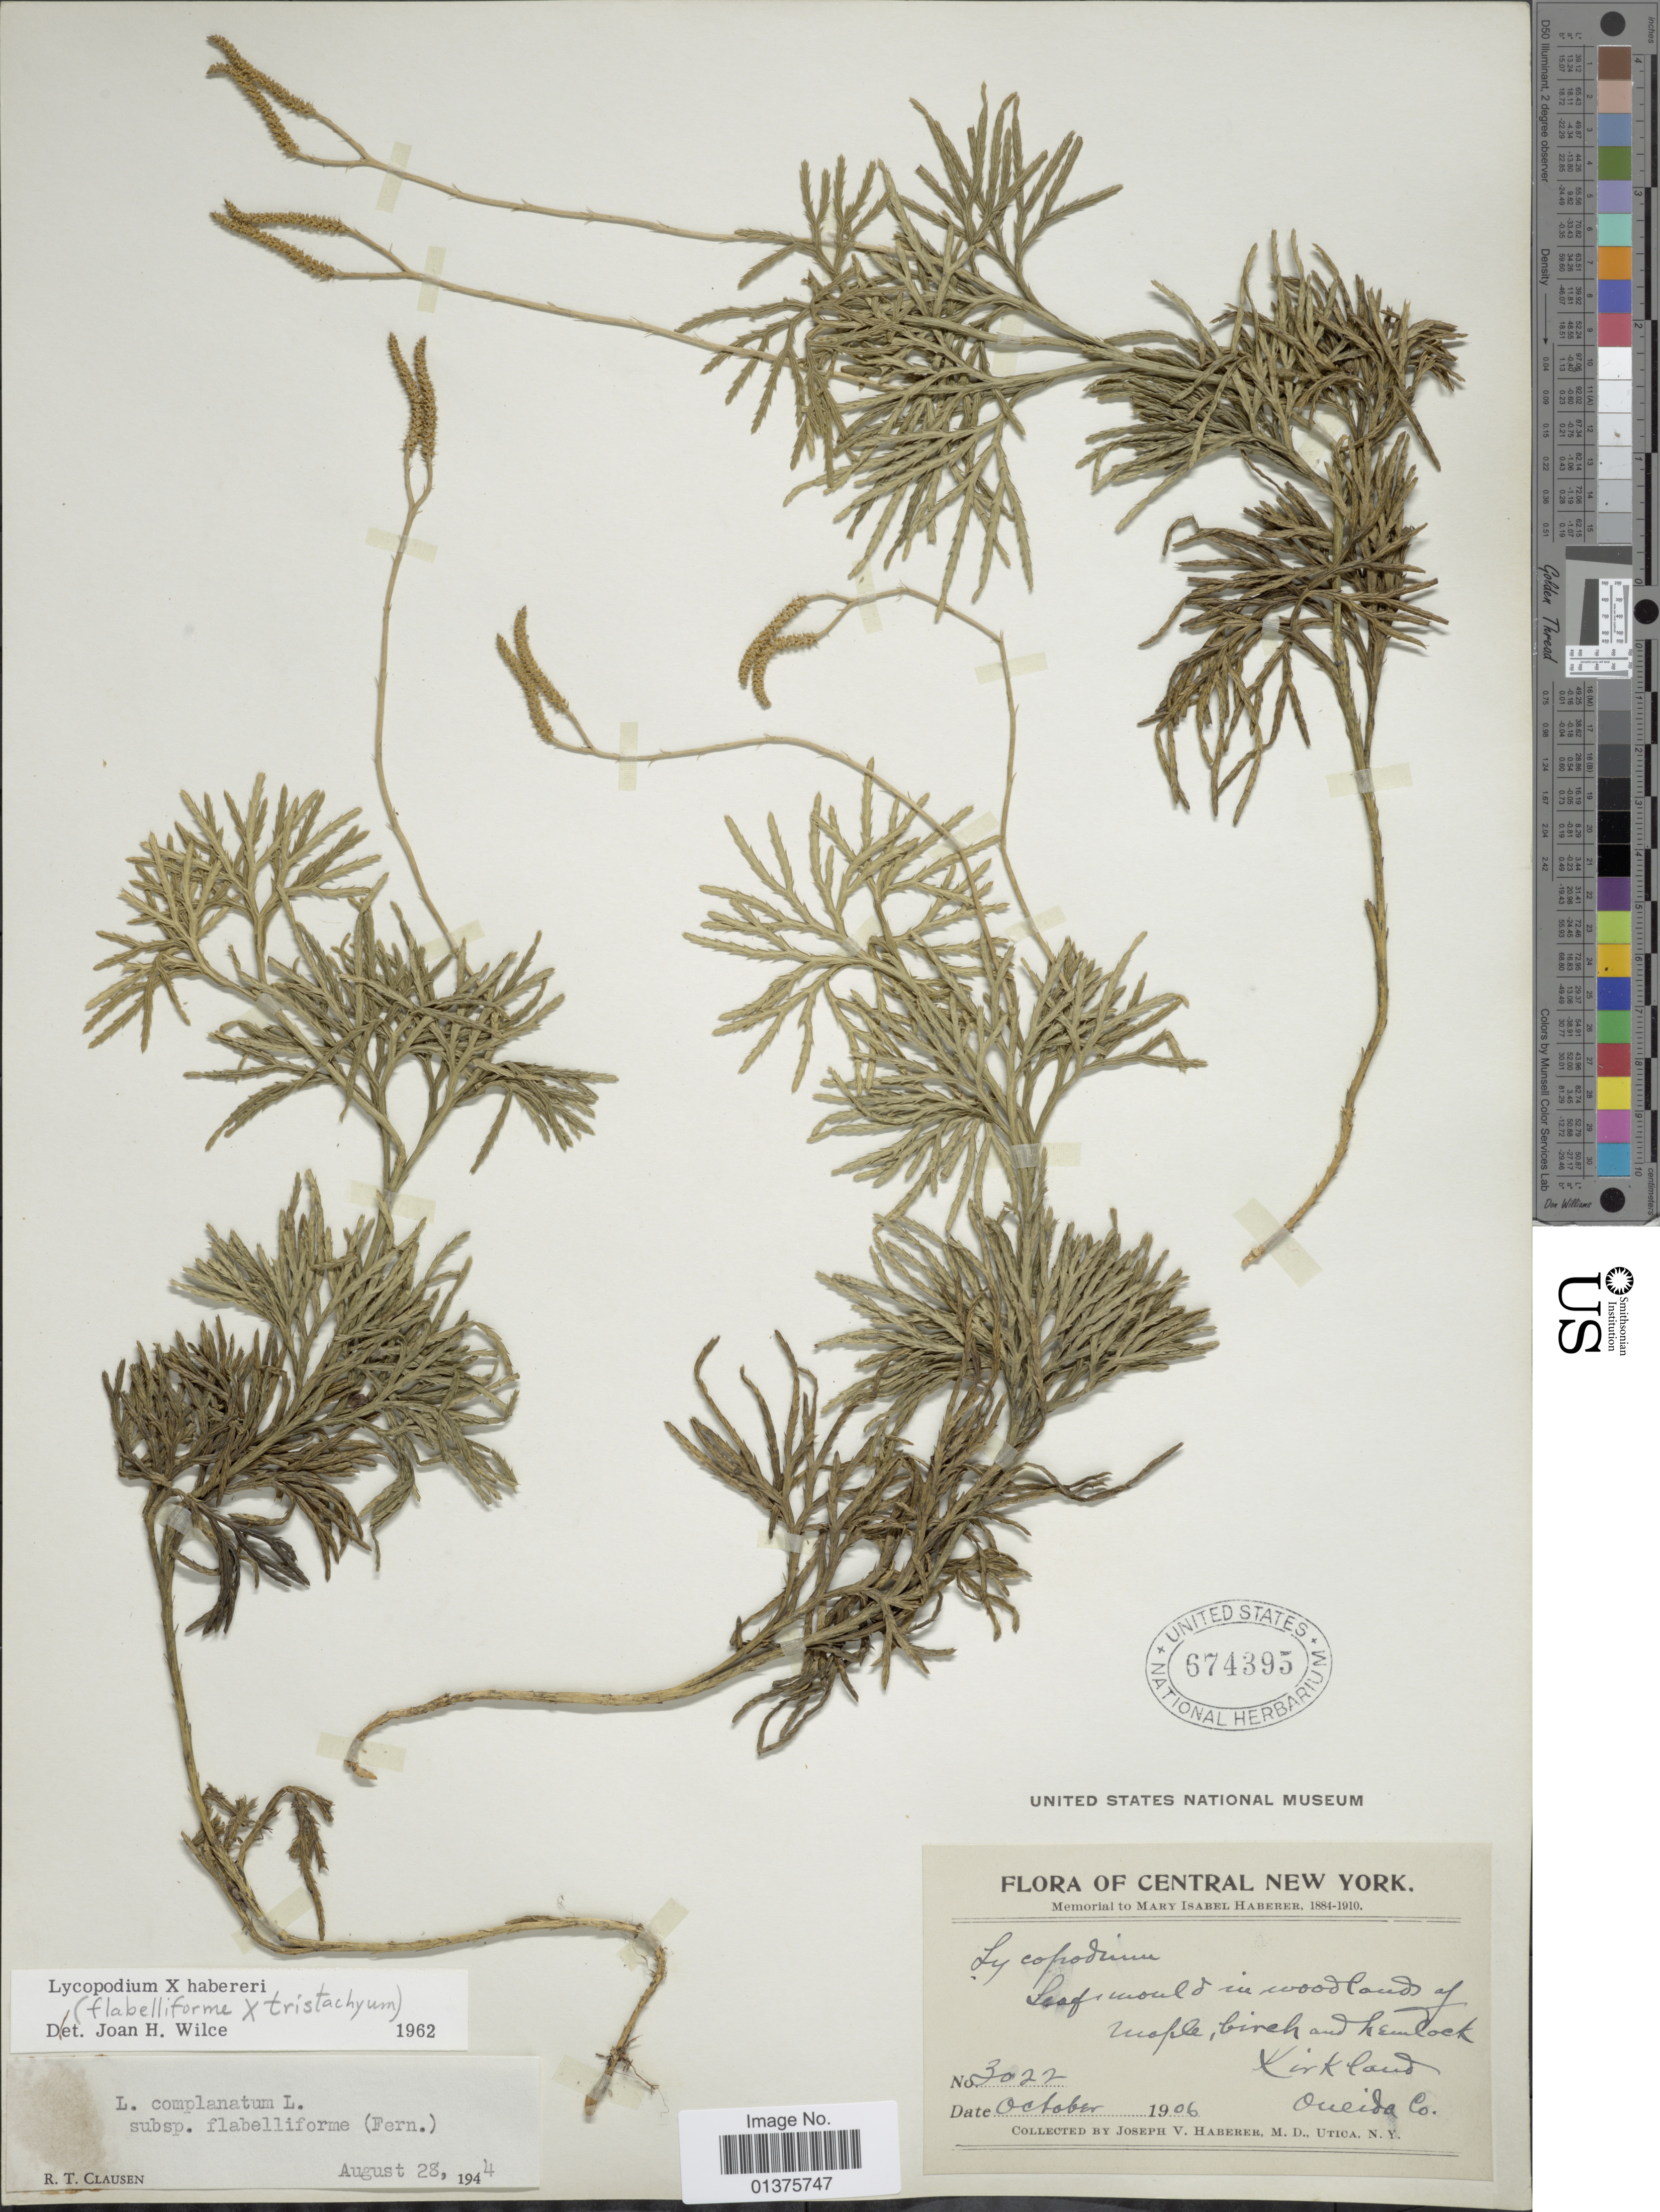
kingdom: Plantae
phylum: Tracheophyta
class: Lycopodiopsida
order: Lycopodiales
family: Lycopodiaceae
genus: Diphasiastrum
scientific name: Diphasiastrum x habereri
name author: (House) Holub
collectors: J. V. Haberer & M. Utica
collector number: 3022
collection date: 1906-10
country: United States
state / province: New York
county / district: Oneida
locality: Central New York, Maple, birch and Hemlock, Kirkland, Oneida Co.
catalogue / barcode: US 674395